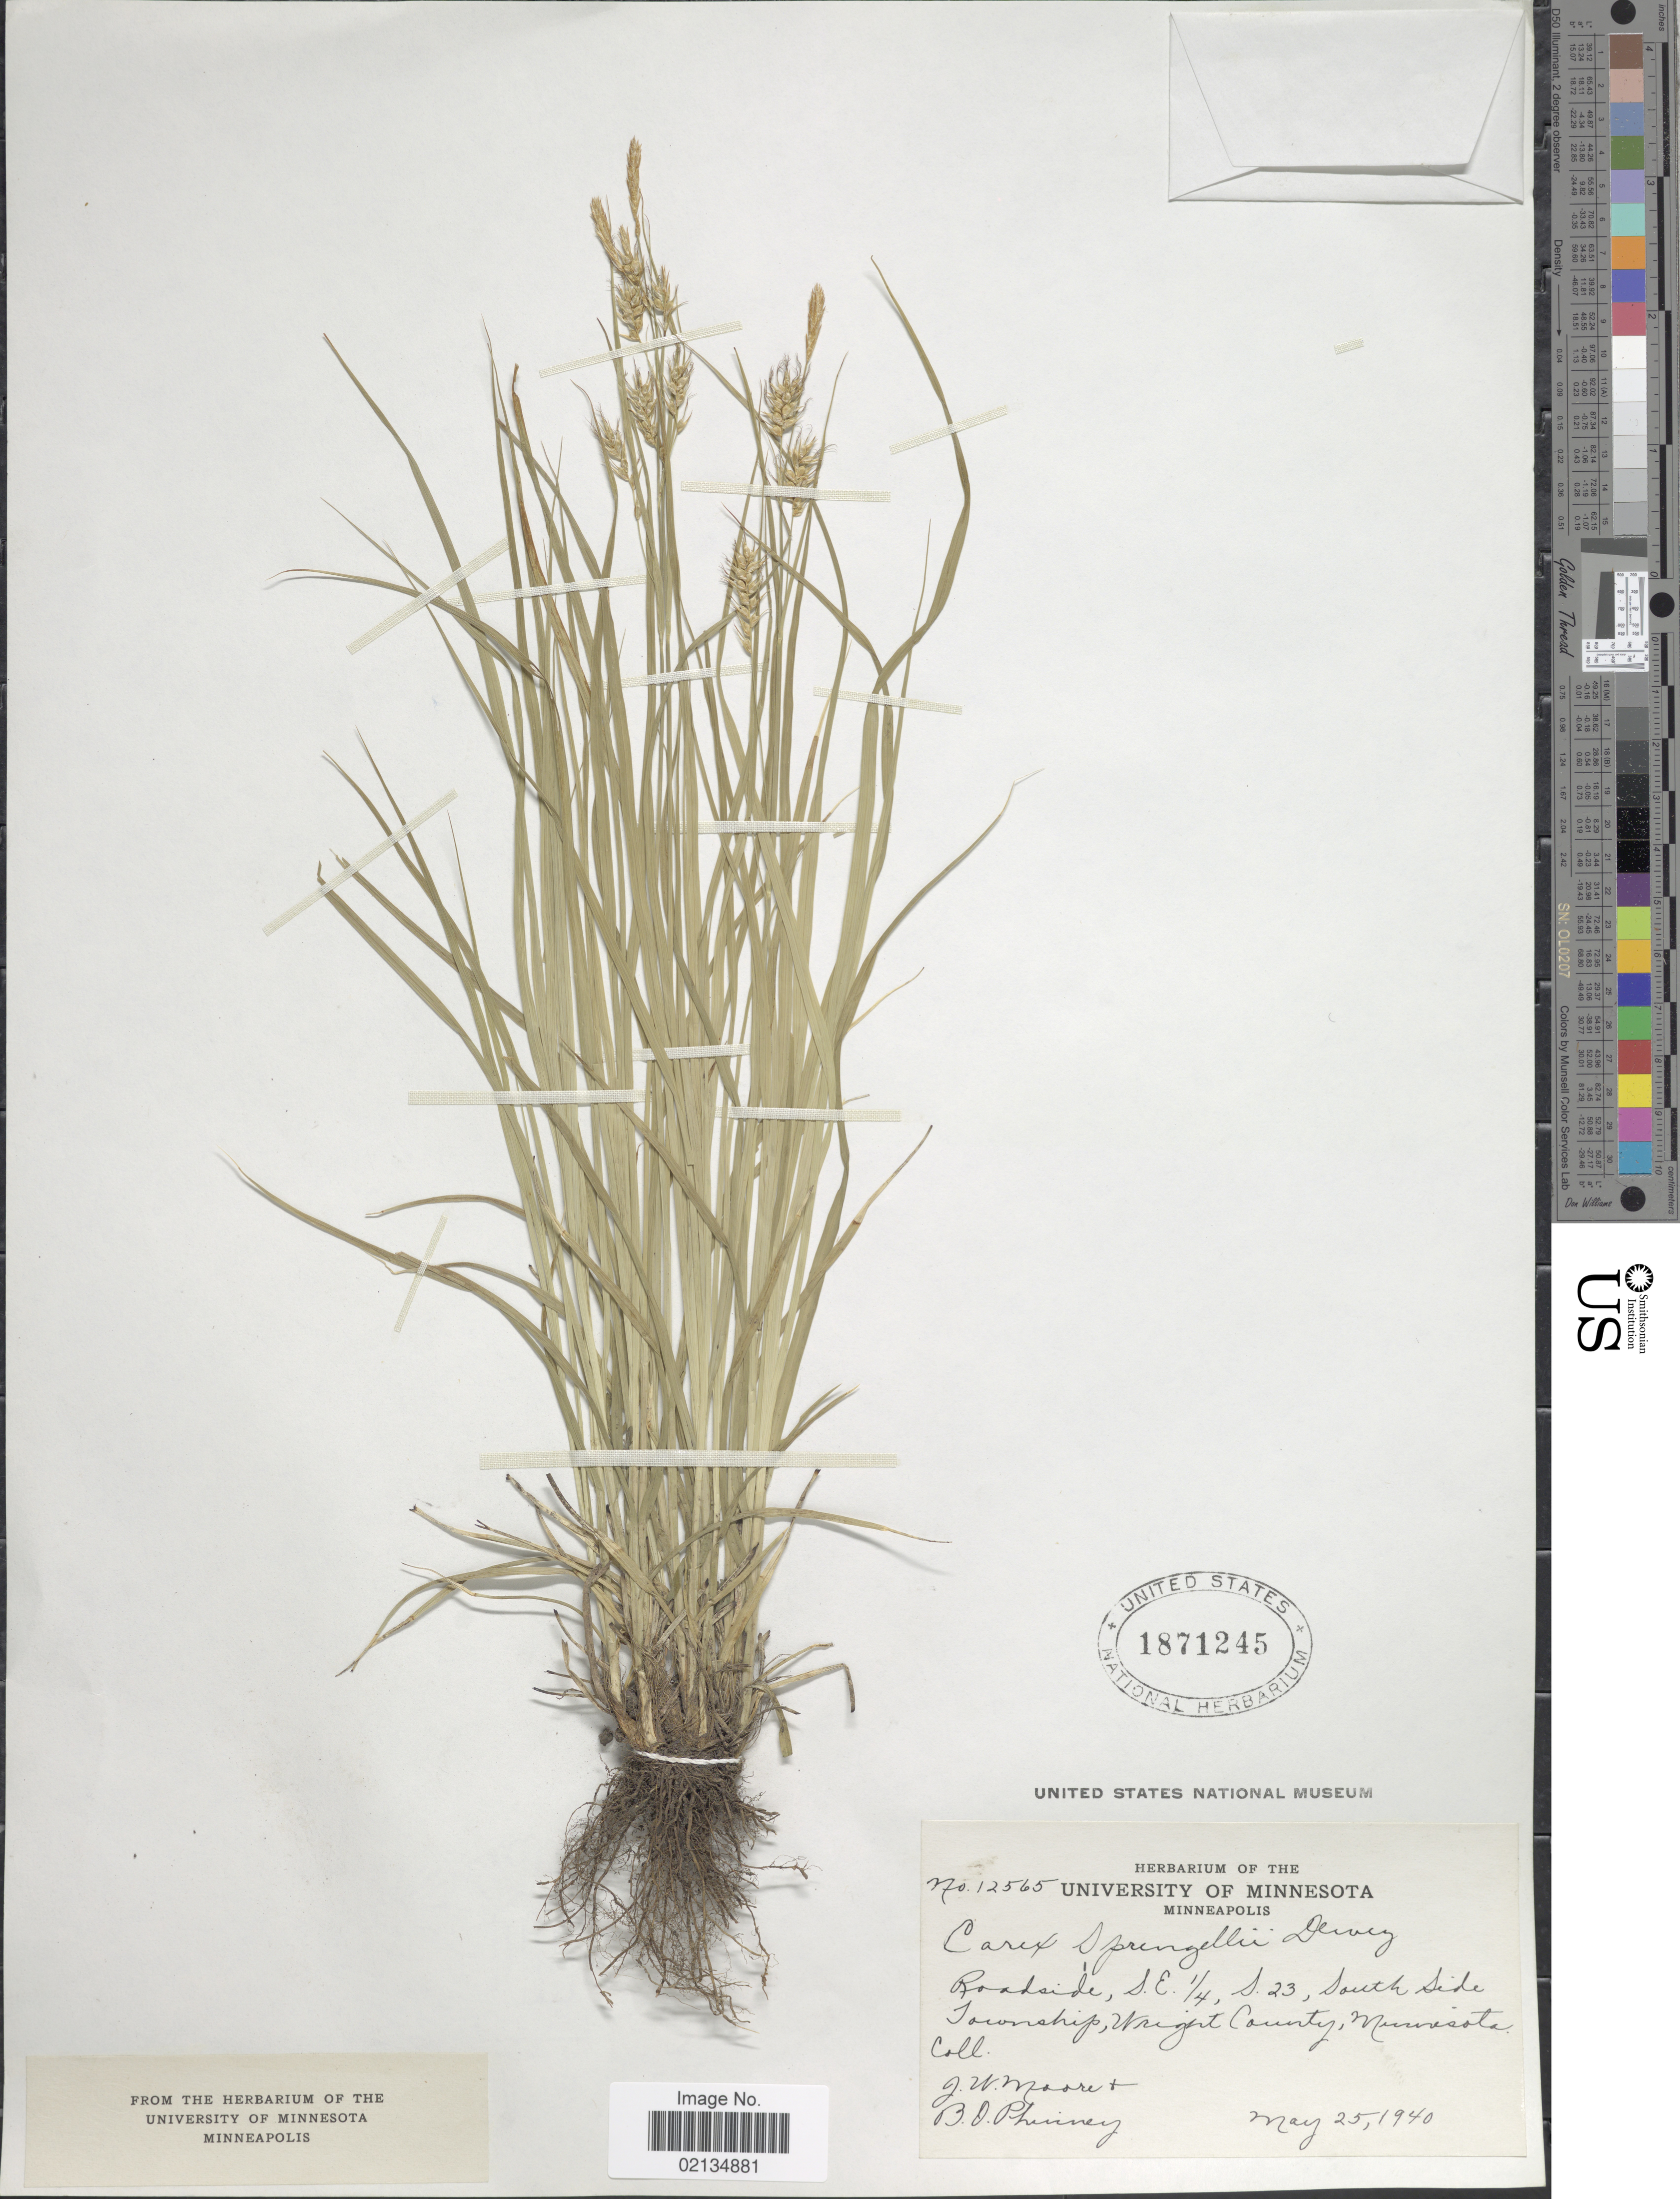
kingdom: Plantae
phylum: Tracheophyta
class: Liliopsida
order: Poales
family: Cyperaceae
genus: Carex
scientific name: Carex sprengelii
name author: Dewey ex Spreng.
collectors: J. Moore & B. Phinney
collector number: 12565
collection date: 1940-05-25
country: United States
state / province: Minnesota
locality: Roadside , S.E. ¼, S.23, South Side Township, Wright County, Minnesota.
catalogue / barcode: US 1871245